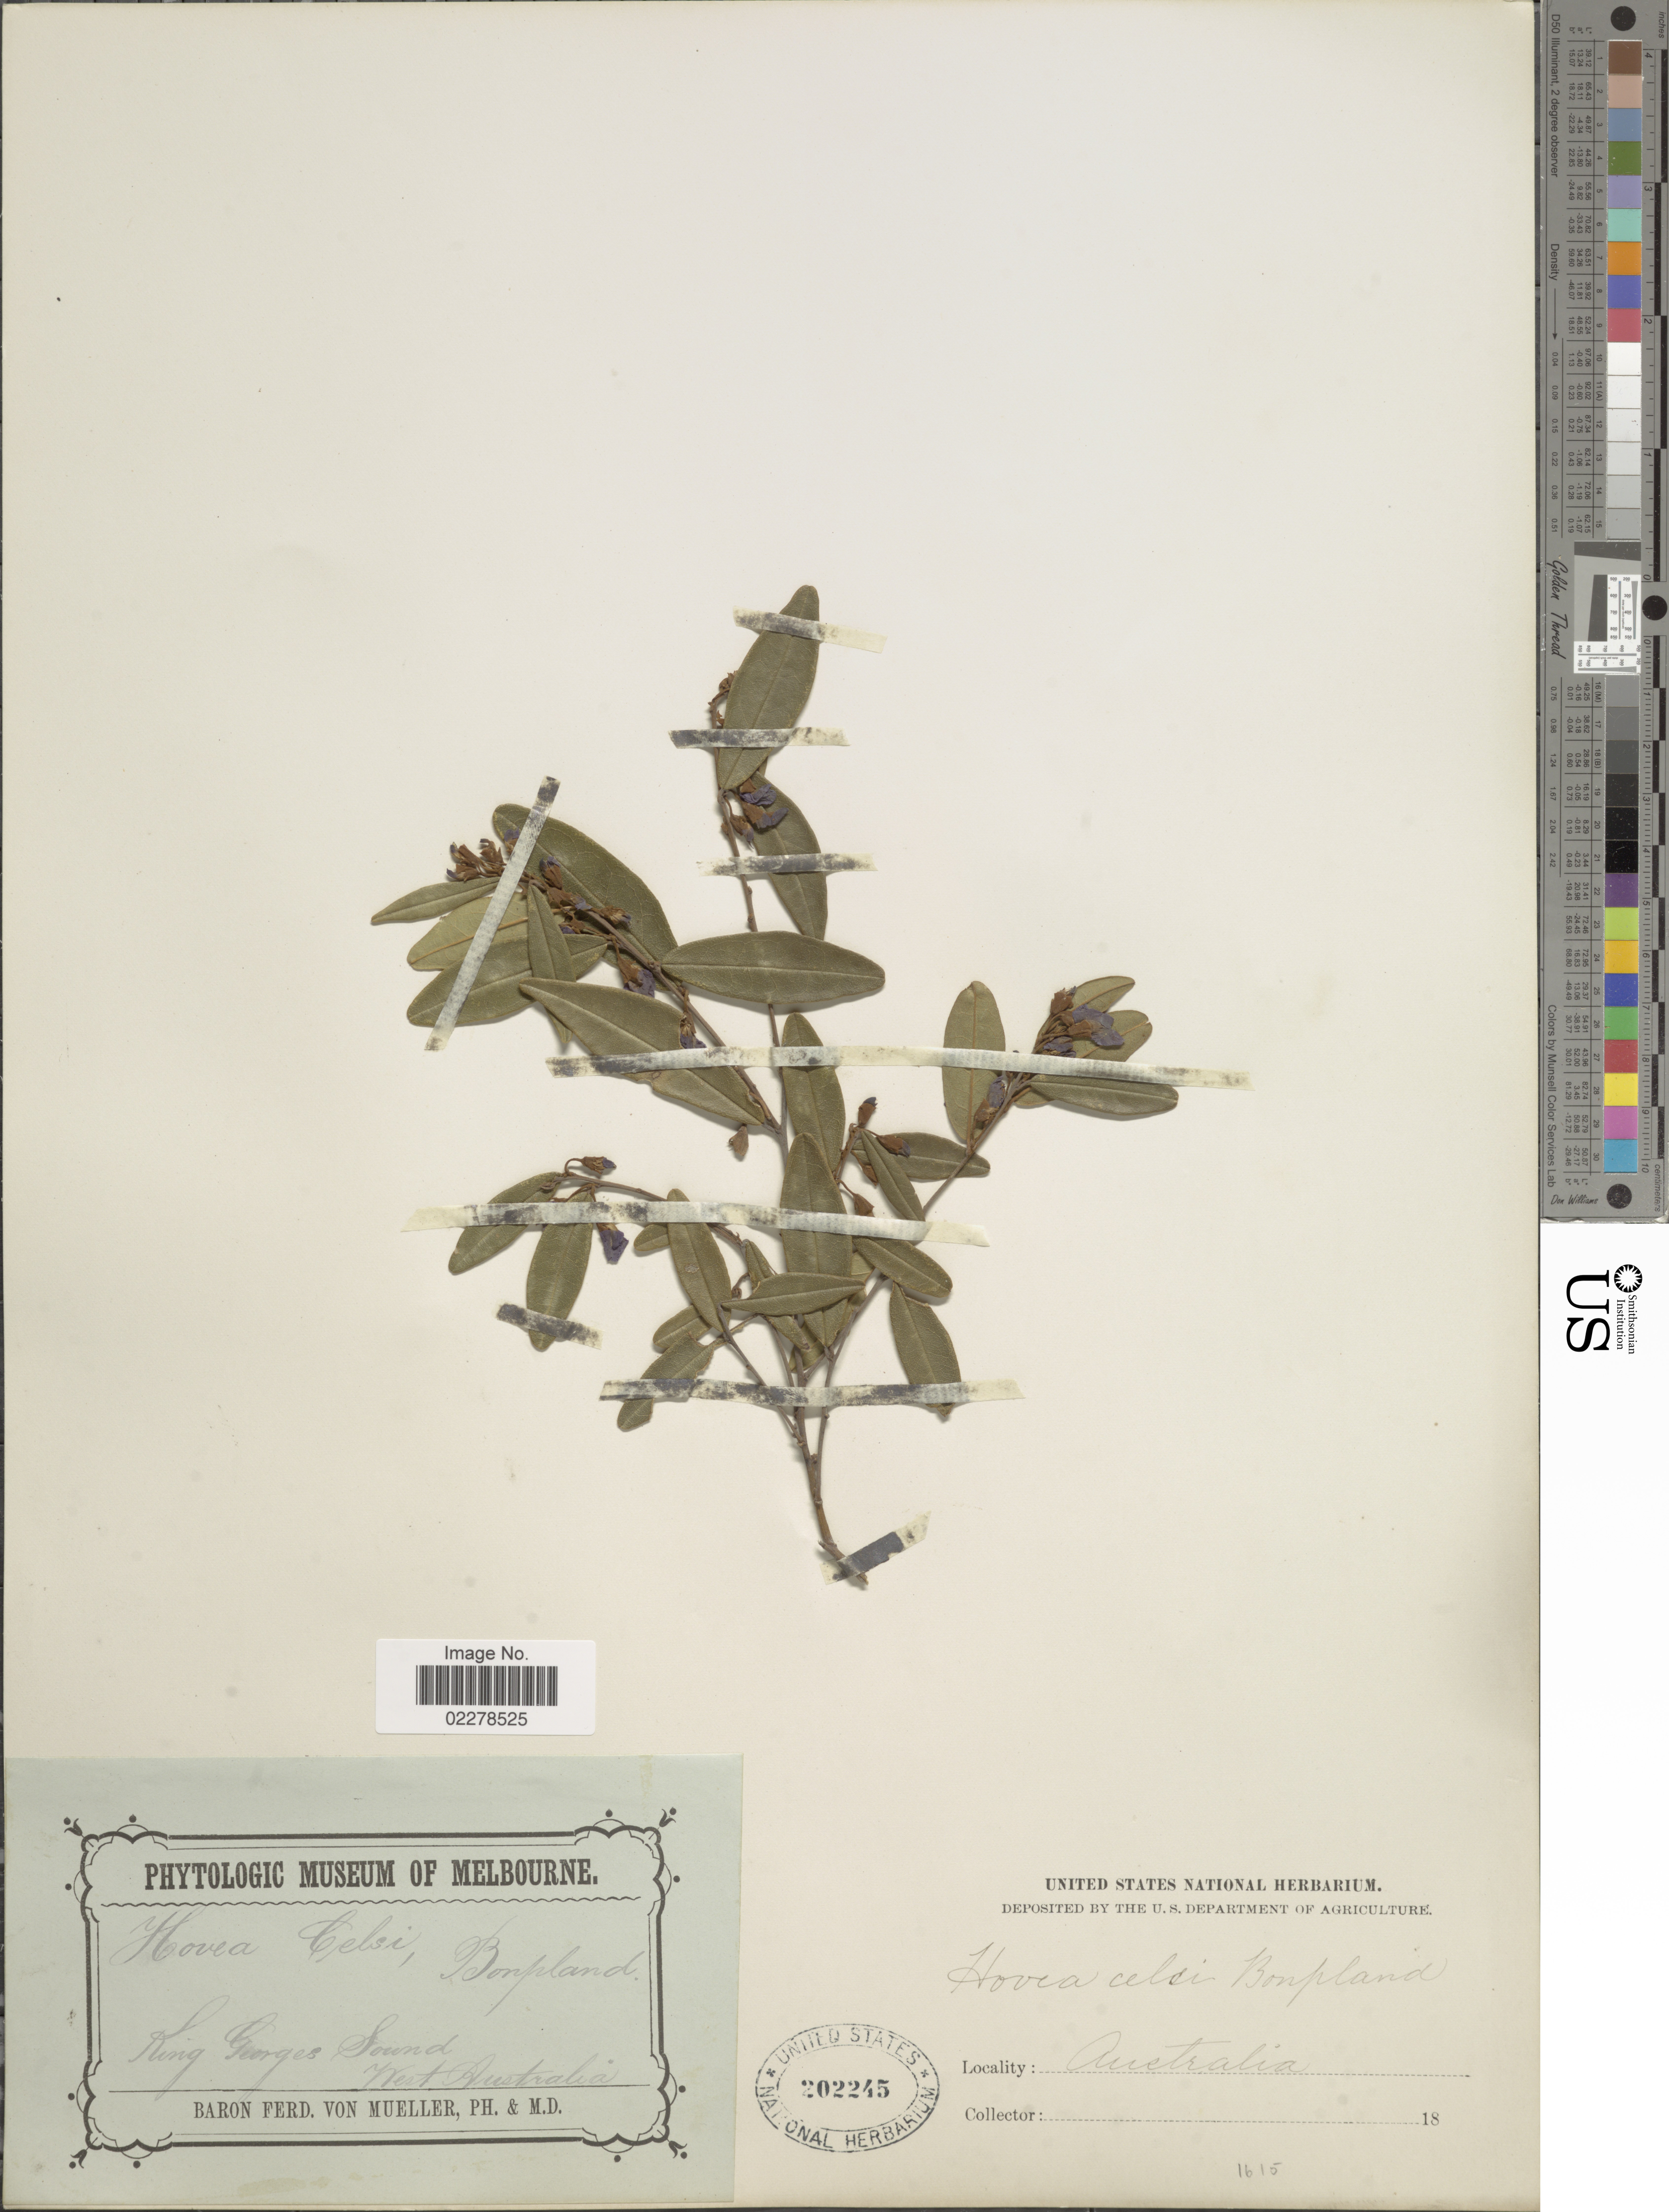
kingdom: Plantae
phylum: Tracheophyta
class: Magnoliopsida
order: Fabales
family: Fabaceae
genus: Hovea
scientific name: Hovea celsi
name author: Bonpl.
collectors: F. von Mueller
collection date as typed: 18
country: Australia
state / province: Western Australia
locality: King Georges Sound. West Australia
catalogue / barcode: US 202245